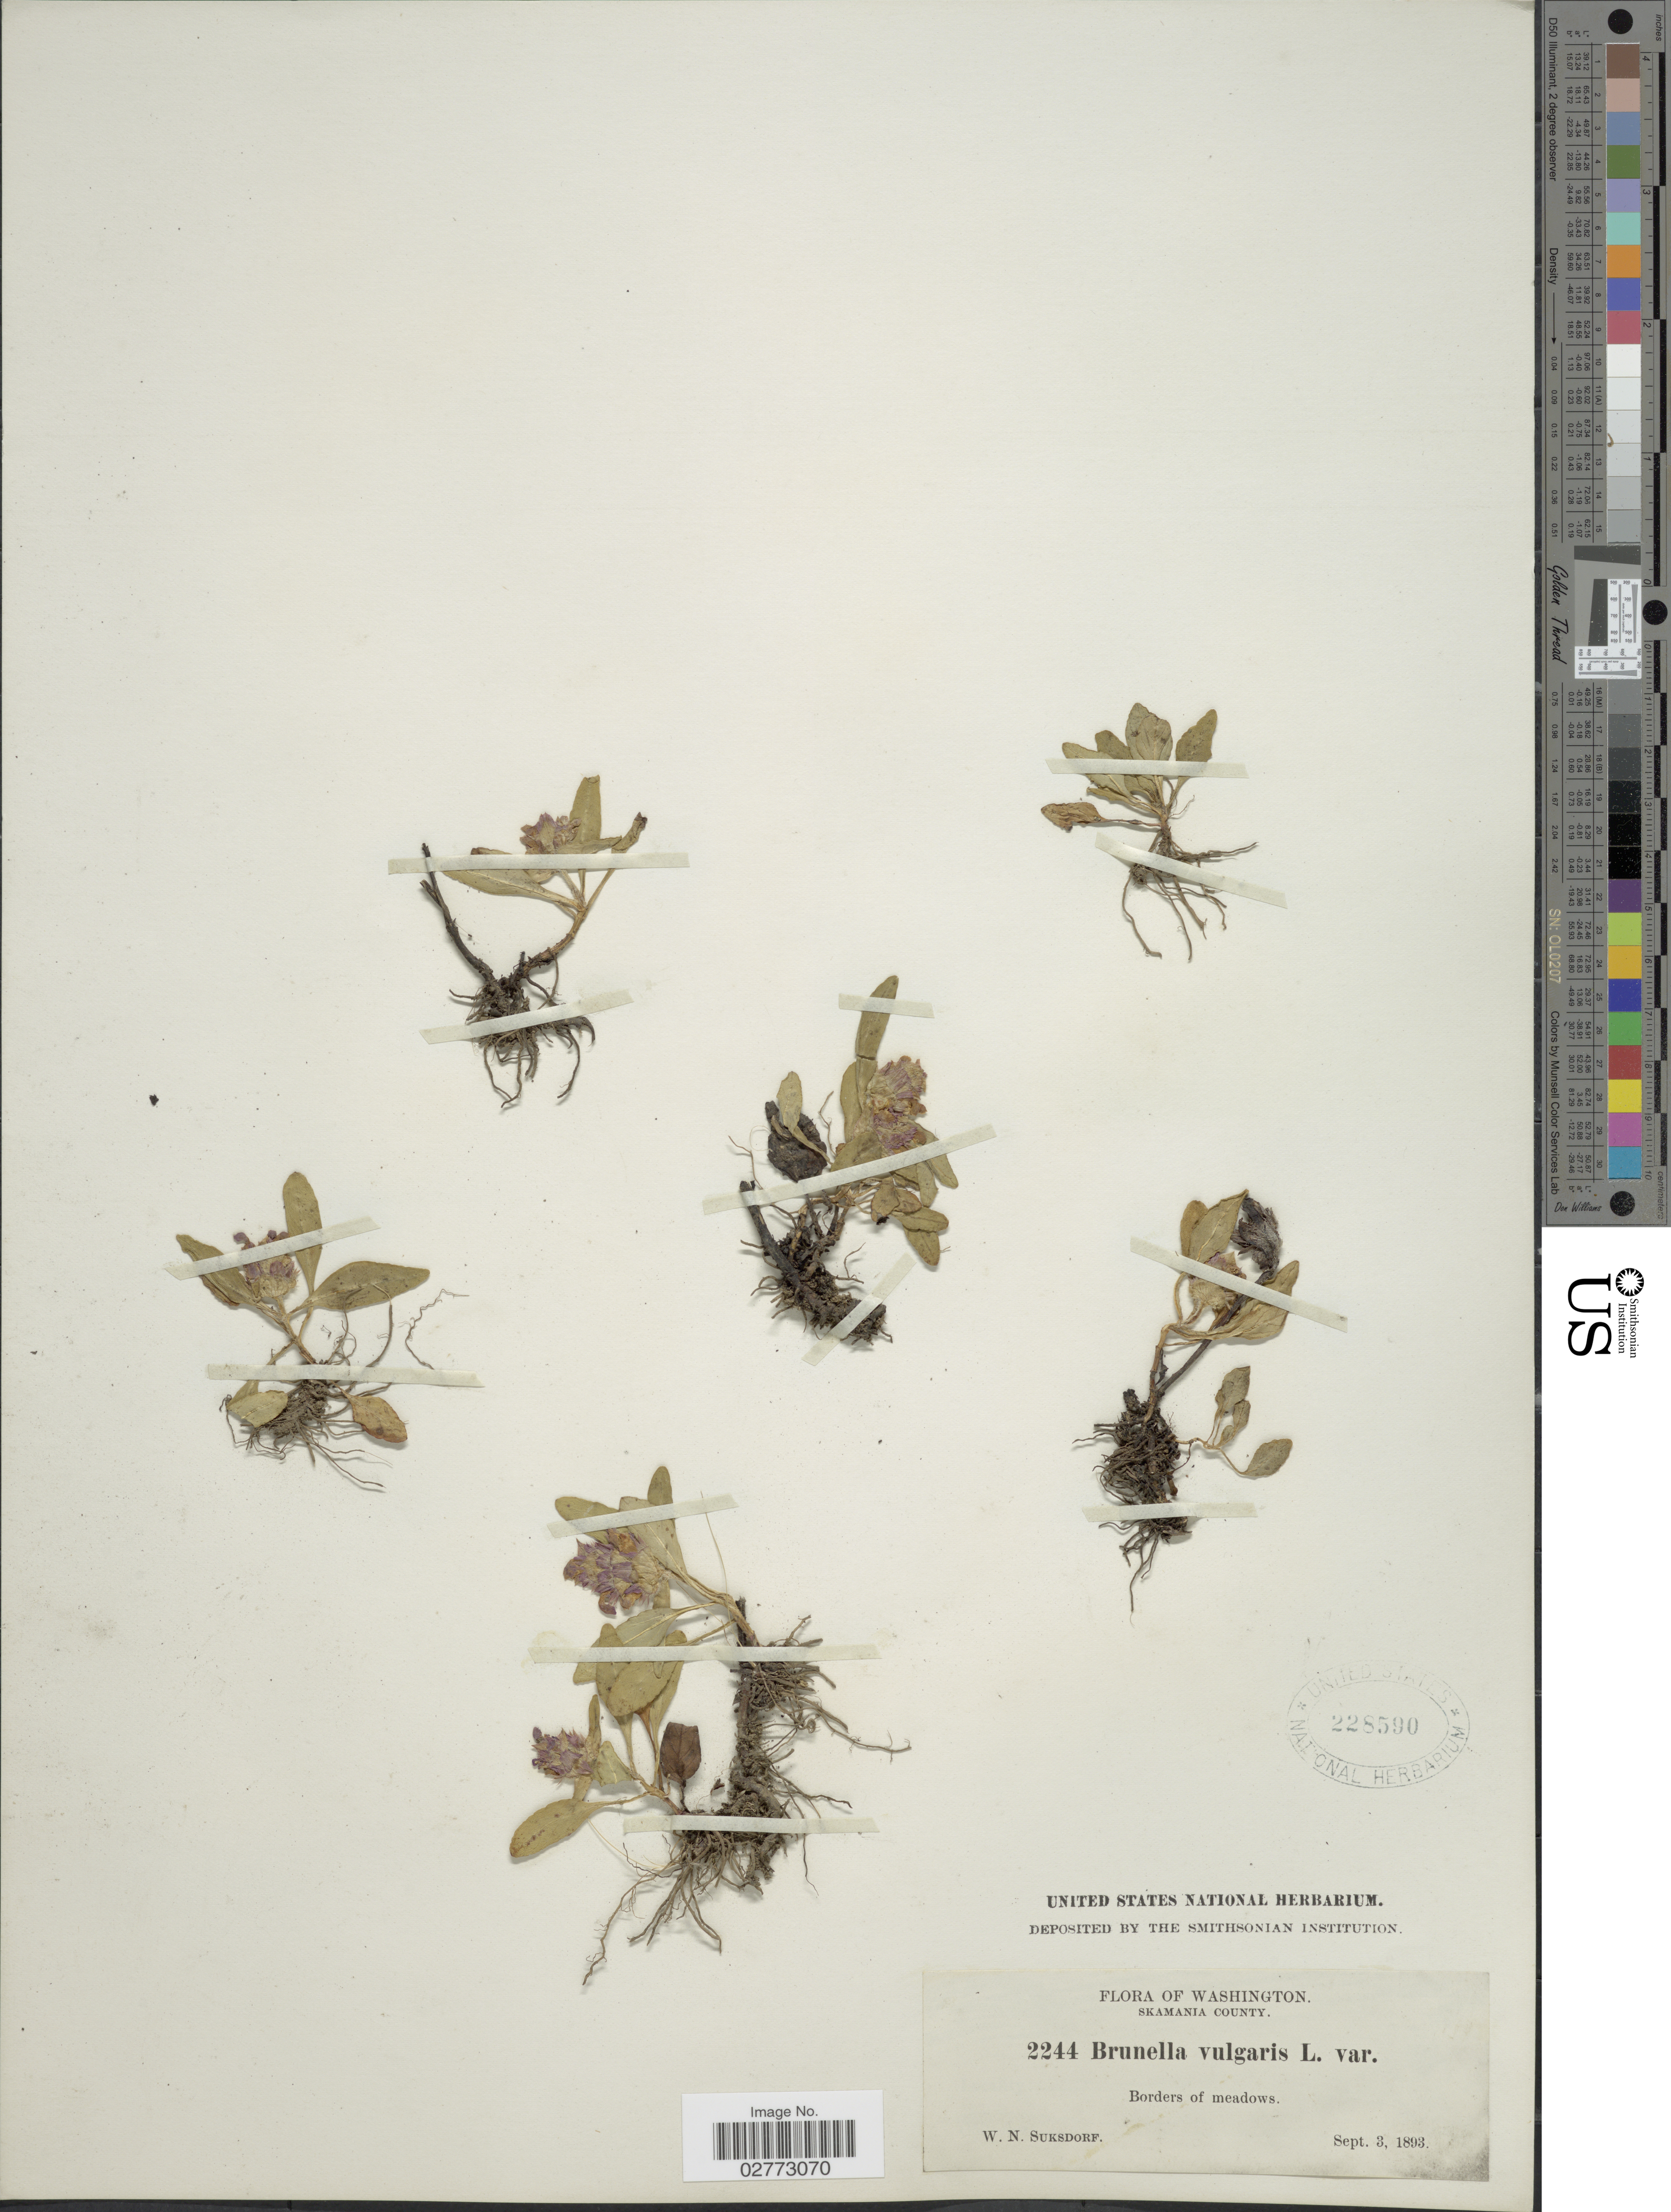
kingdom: Plantae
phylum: Tracheophyta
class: Magnoliopsida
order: Lamiales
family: Lamiaceae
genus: Prunella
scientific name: Prunella vulgaris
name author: L.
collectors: W. N. Suksdorf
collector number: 2244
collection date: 1893-09-03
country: United States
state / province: Washington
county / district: Skamania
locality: Skamania County. Borders of meadows.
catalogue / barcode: US 228590